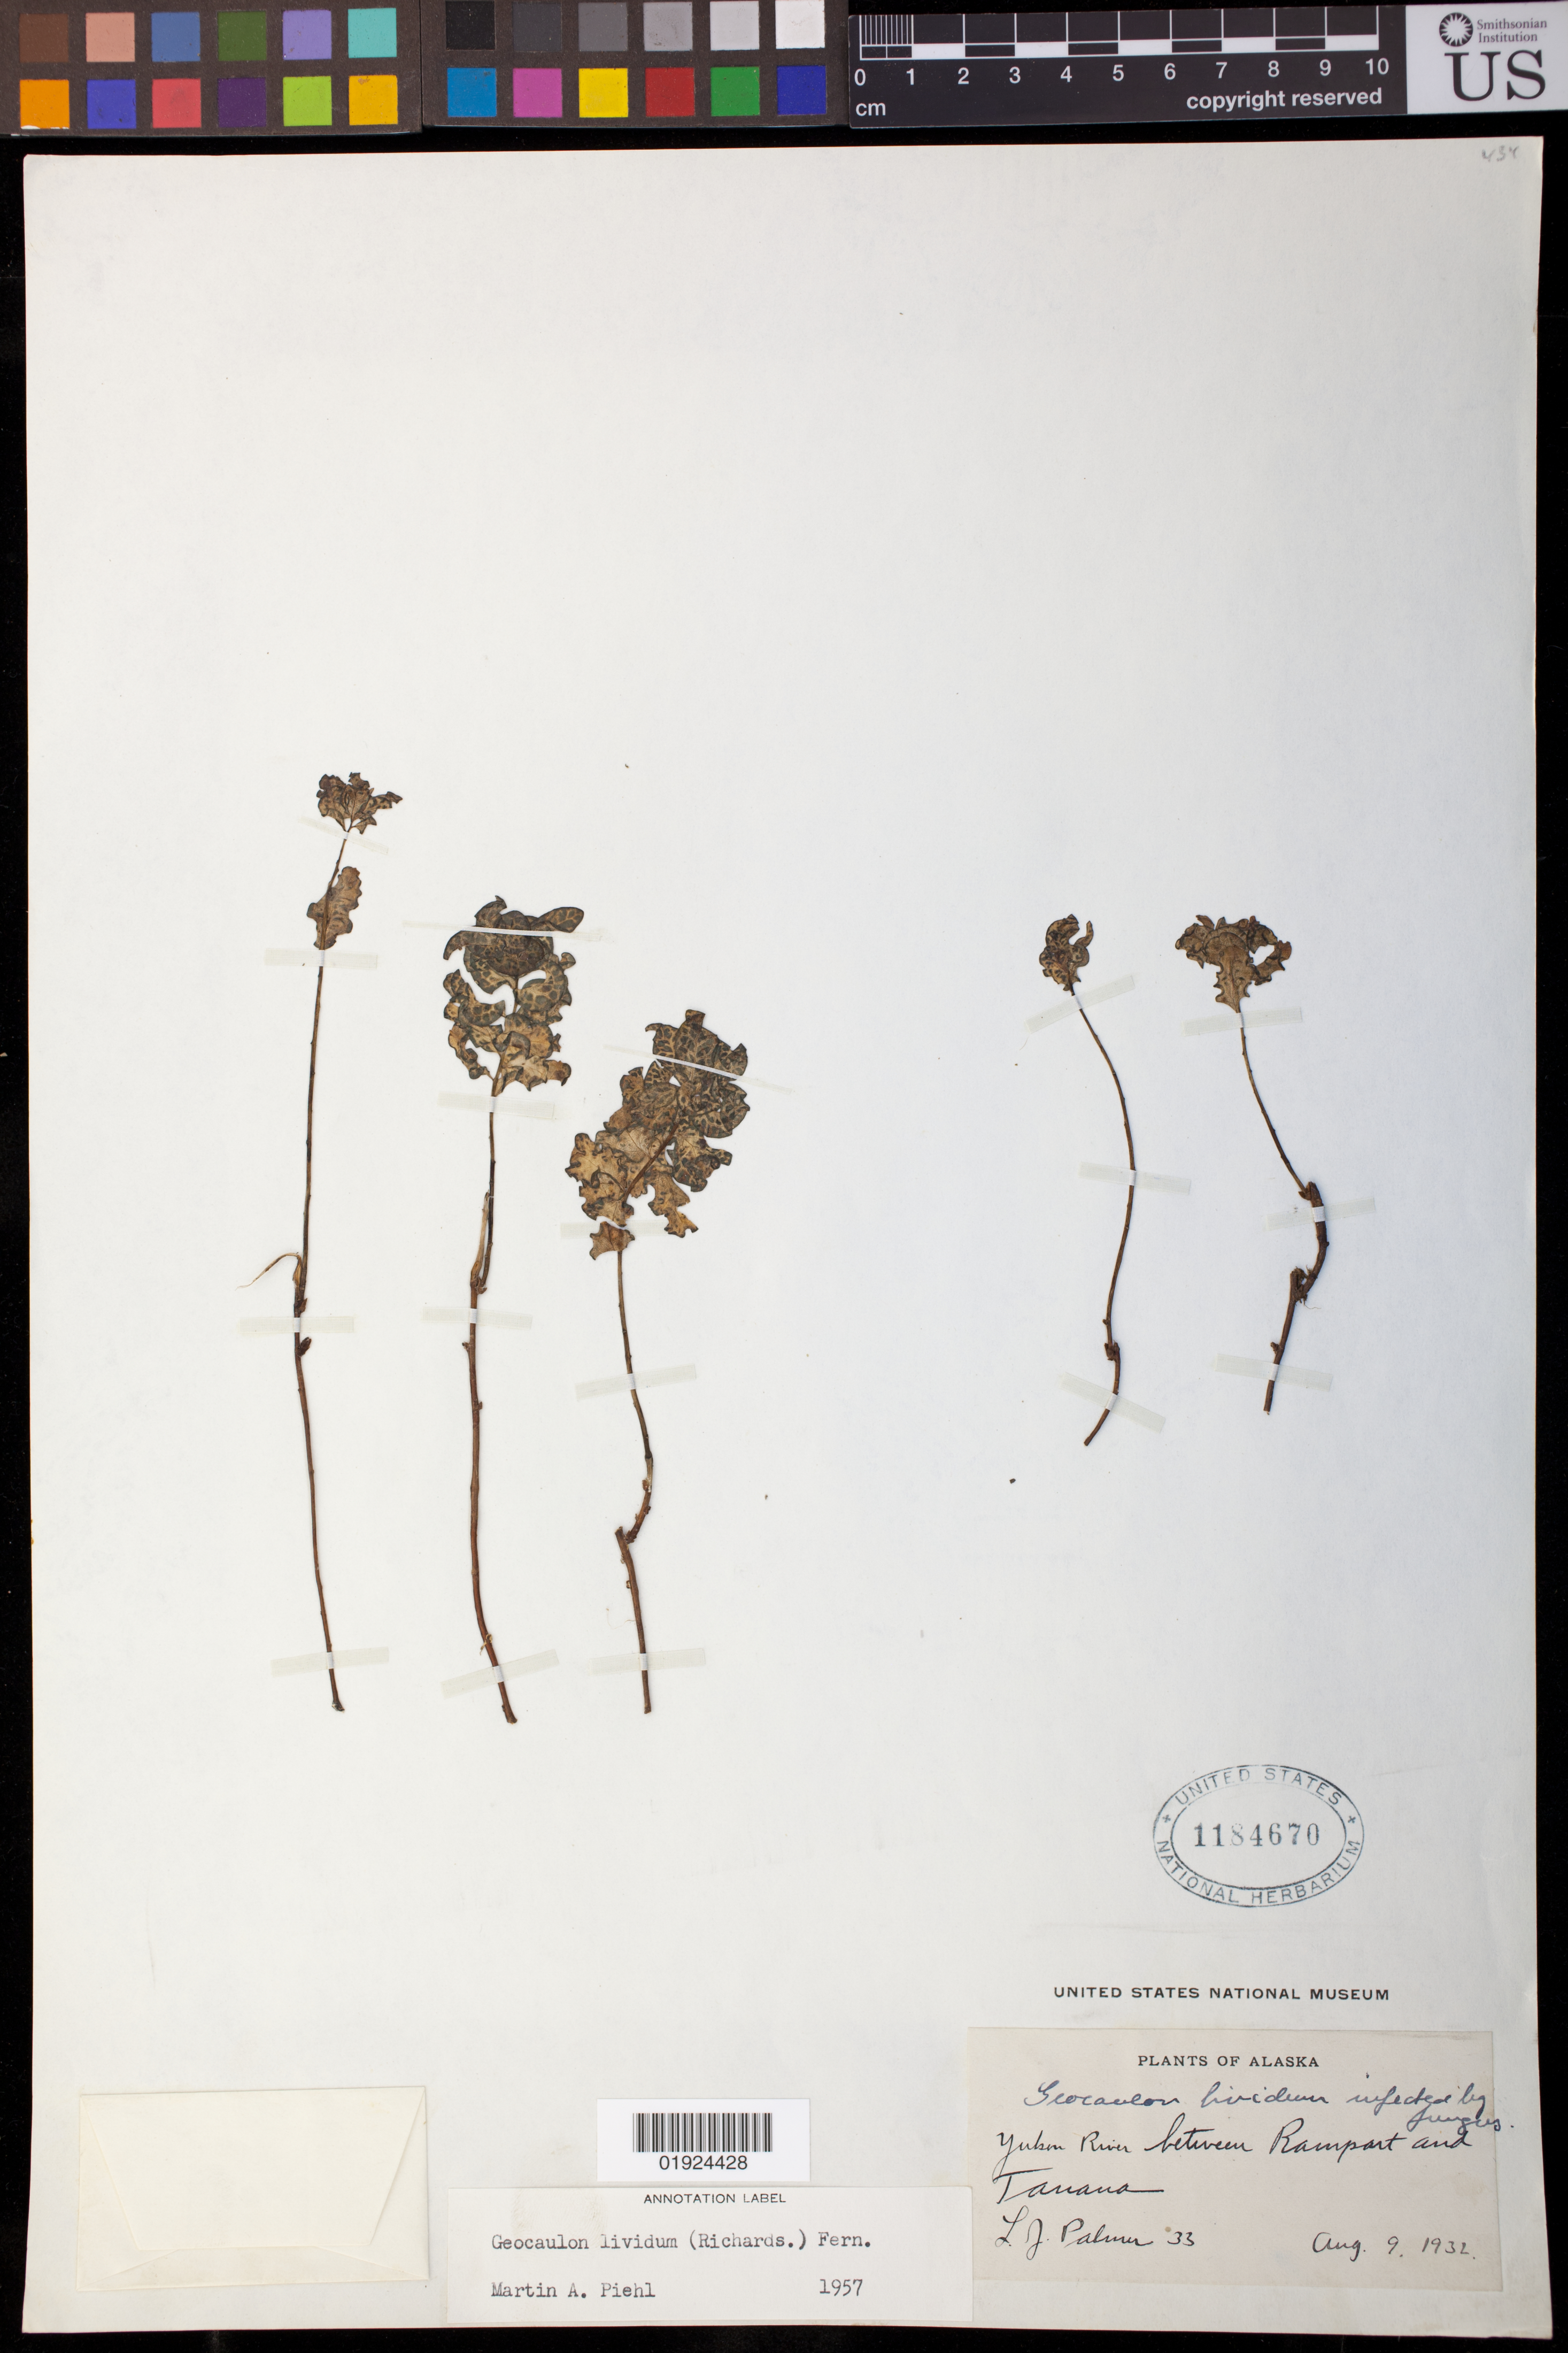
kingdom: Plantae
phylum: Tracheophyta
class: Magnoliopsida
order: Santalales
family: Comandraceae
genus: Geocaulon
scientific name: Geocaulon lividum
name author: (Richardson) Fernald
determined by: Piehl, M. A.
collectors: L. J. Palmer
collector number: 33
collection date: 1932-08-09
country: United States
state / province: Alaska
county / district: Yukon-Koyukuk C. A.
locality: Yukon River between Rampart and Tanana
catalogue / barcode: US 1184670